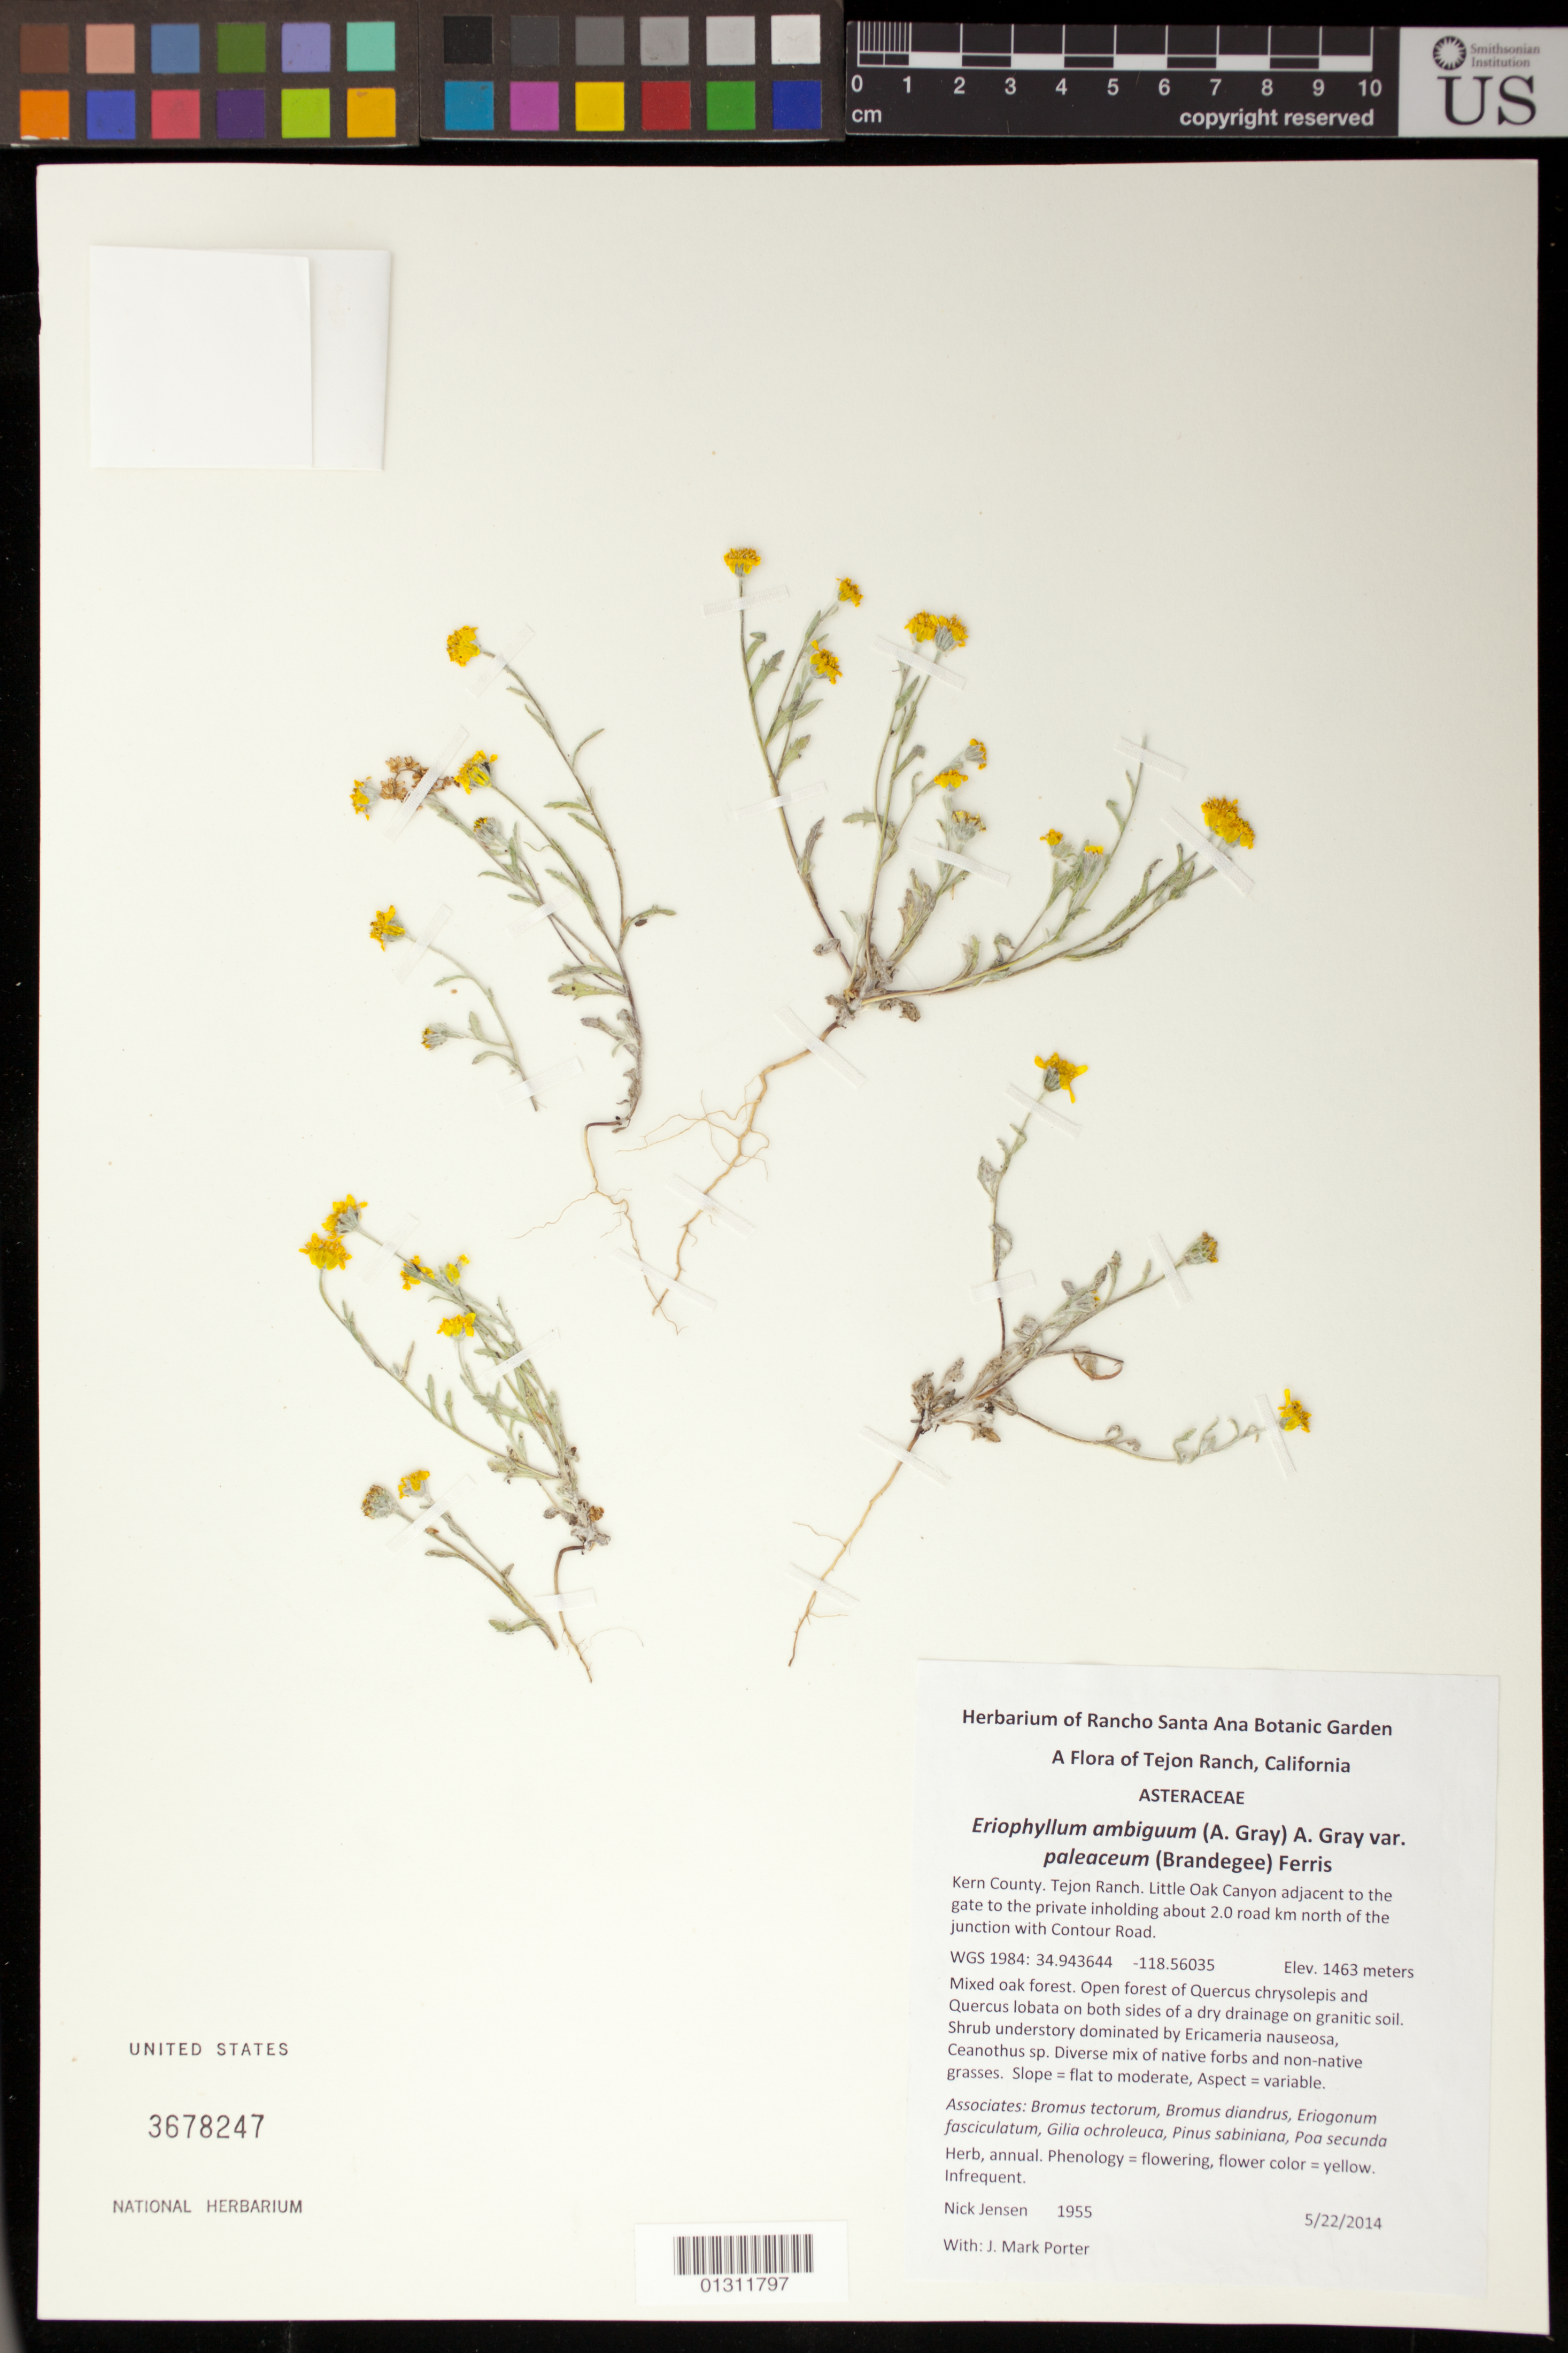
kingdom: Plantae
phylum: Tracheophyta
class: Magnoliopsida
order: Asterales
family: Asteraceae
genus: Eriophyllum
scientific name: Eriophyllum ambiguum var. paleaceum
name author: (Brandegee) Ferris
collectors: N. Jensen & J. M. Porter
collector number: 1955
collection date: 2014-05-22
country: United States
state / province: California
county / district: Kern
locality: Tejon Ranch, Little Oak Canyon adjacent to the gate to the private inholding about 2.0 road km north of the junction with Contour Road.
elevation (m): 1463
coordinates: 34.943644, -118.56035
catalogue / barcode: US 3678247